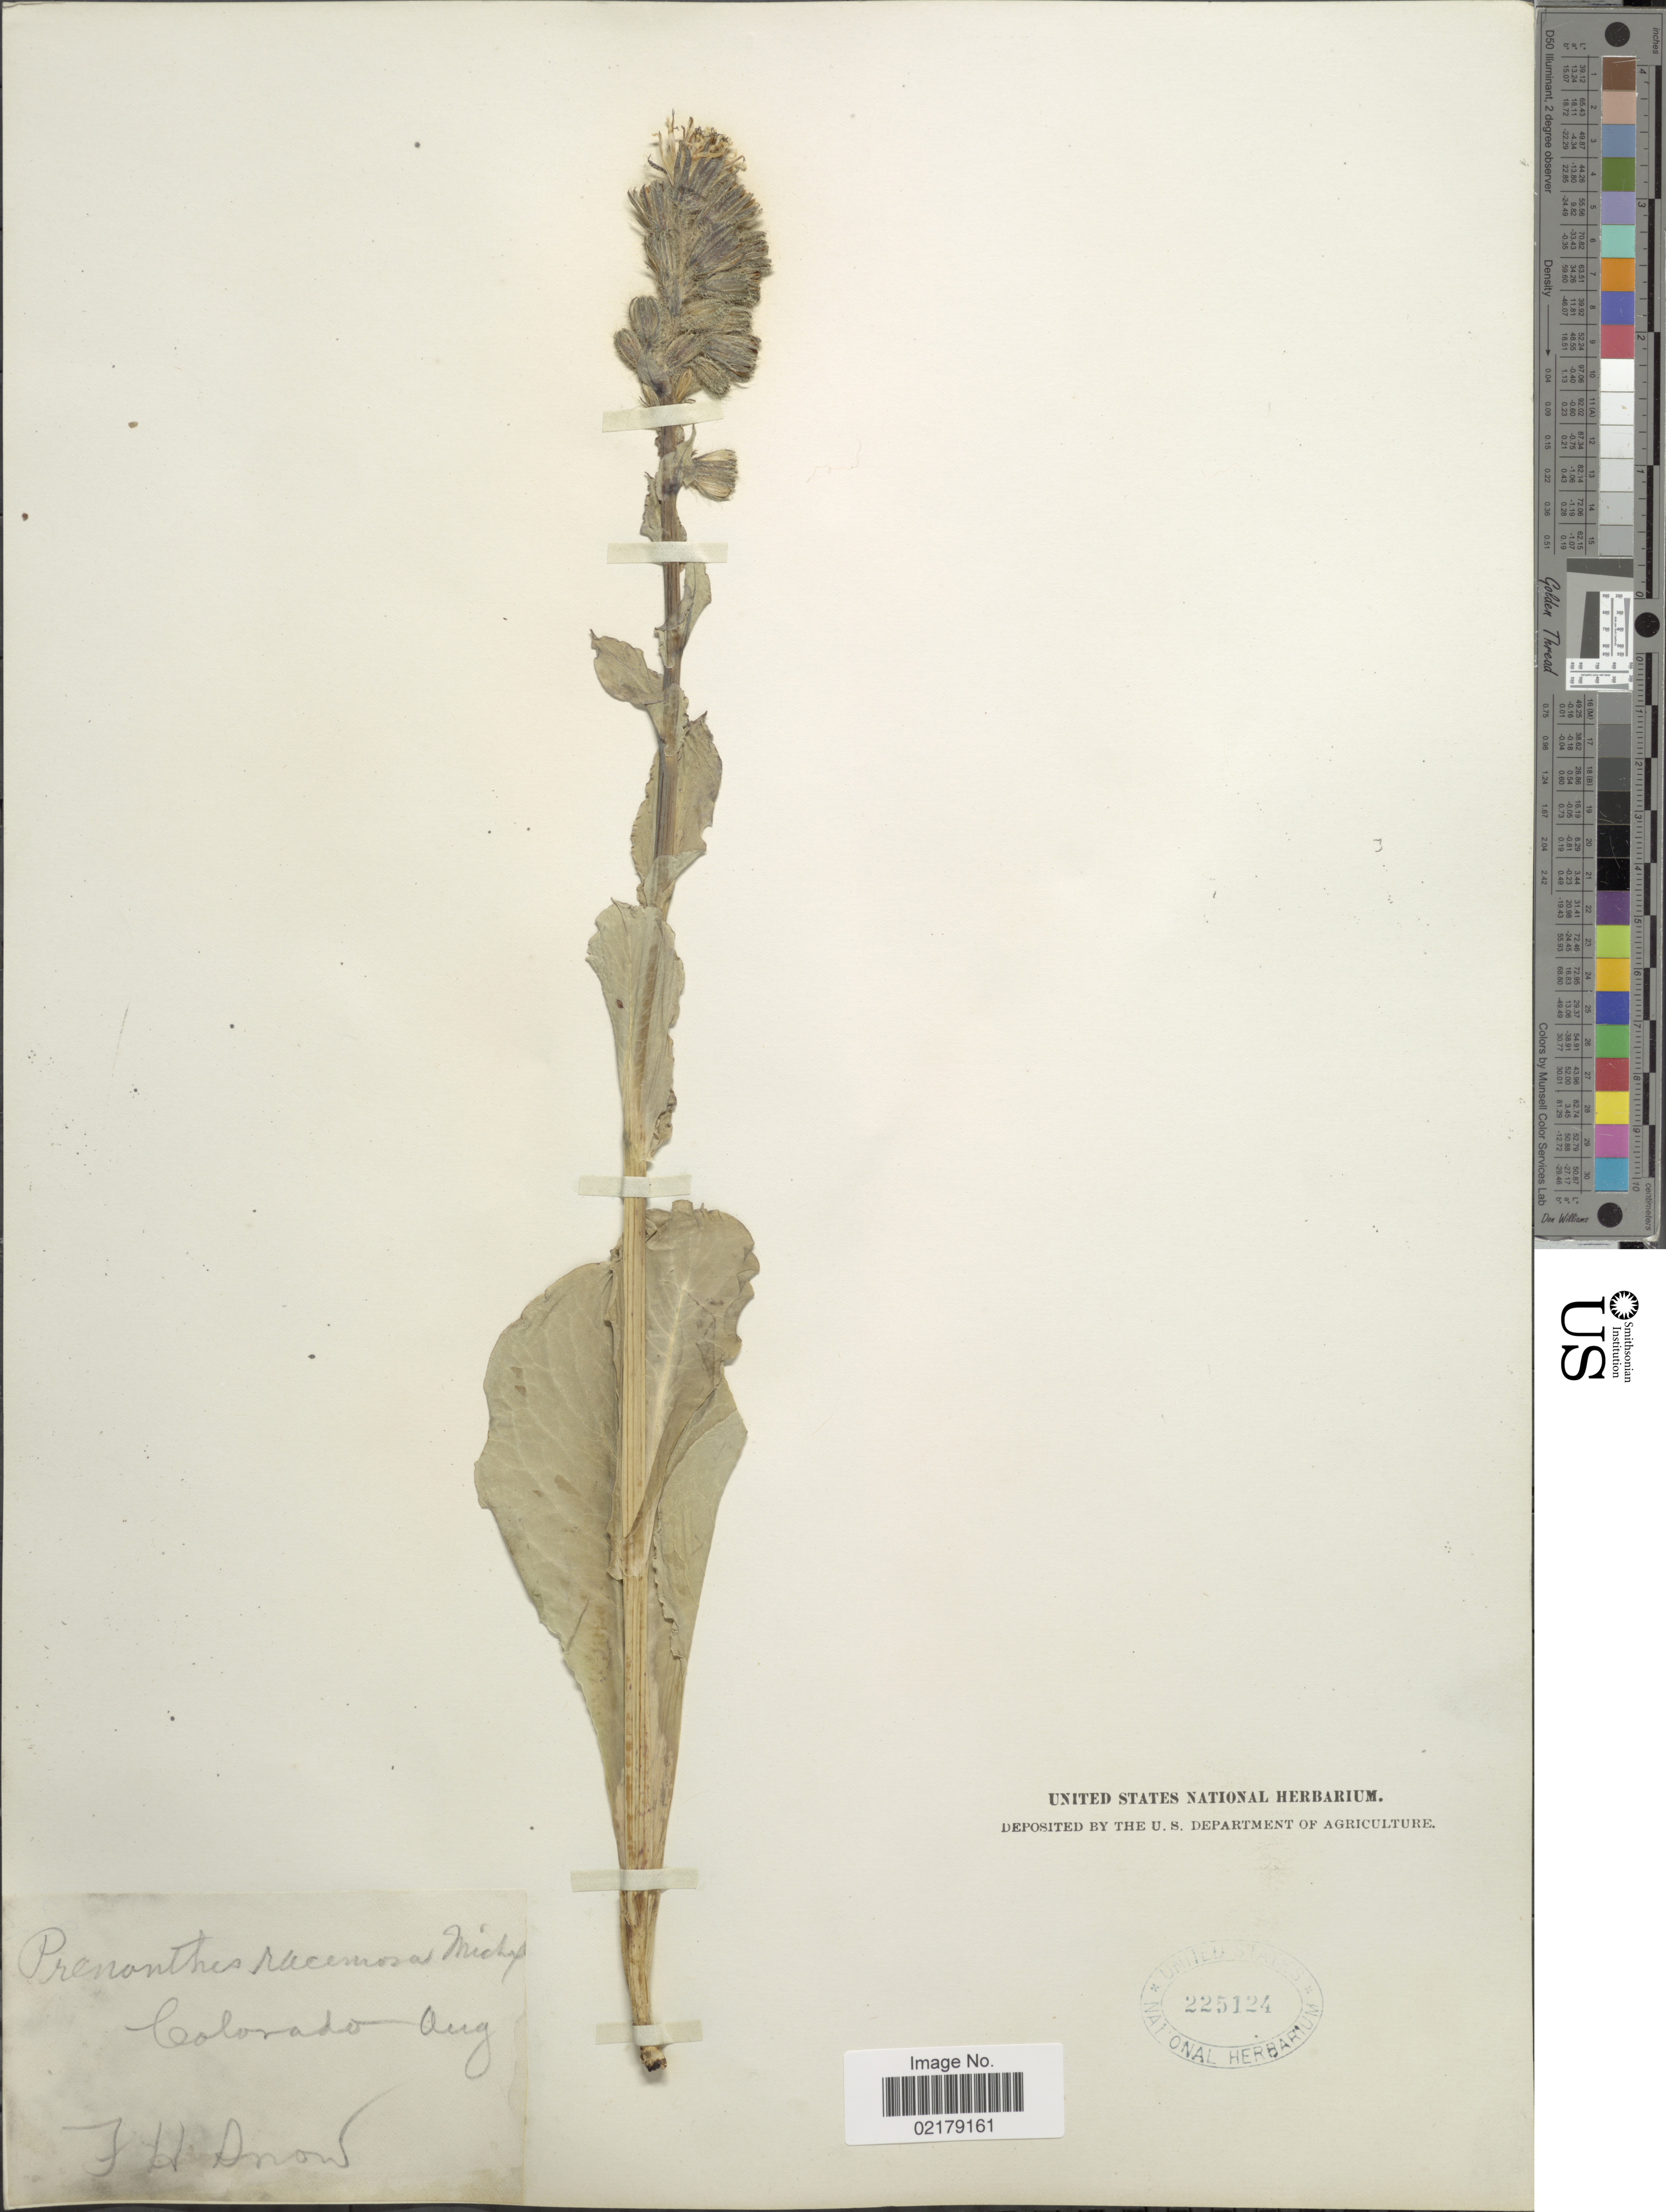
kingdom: Plantae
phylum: Tracheophyta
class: Magnoliopsida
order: Asterales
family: Asteraceae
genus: Nabalus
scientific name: Nabalus racemosus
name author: (Michx.) Hook.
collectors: F. H. Snow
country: United States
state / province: Colorado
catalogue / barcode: US 225124